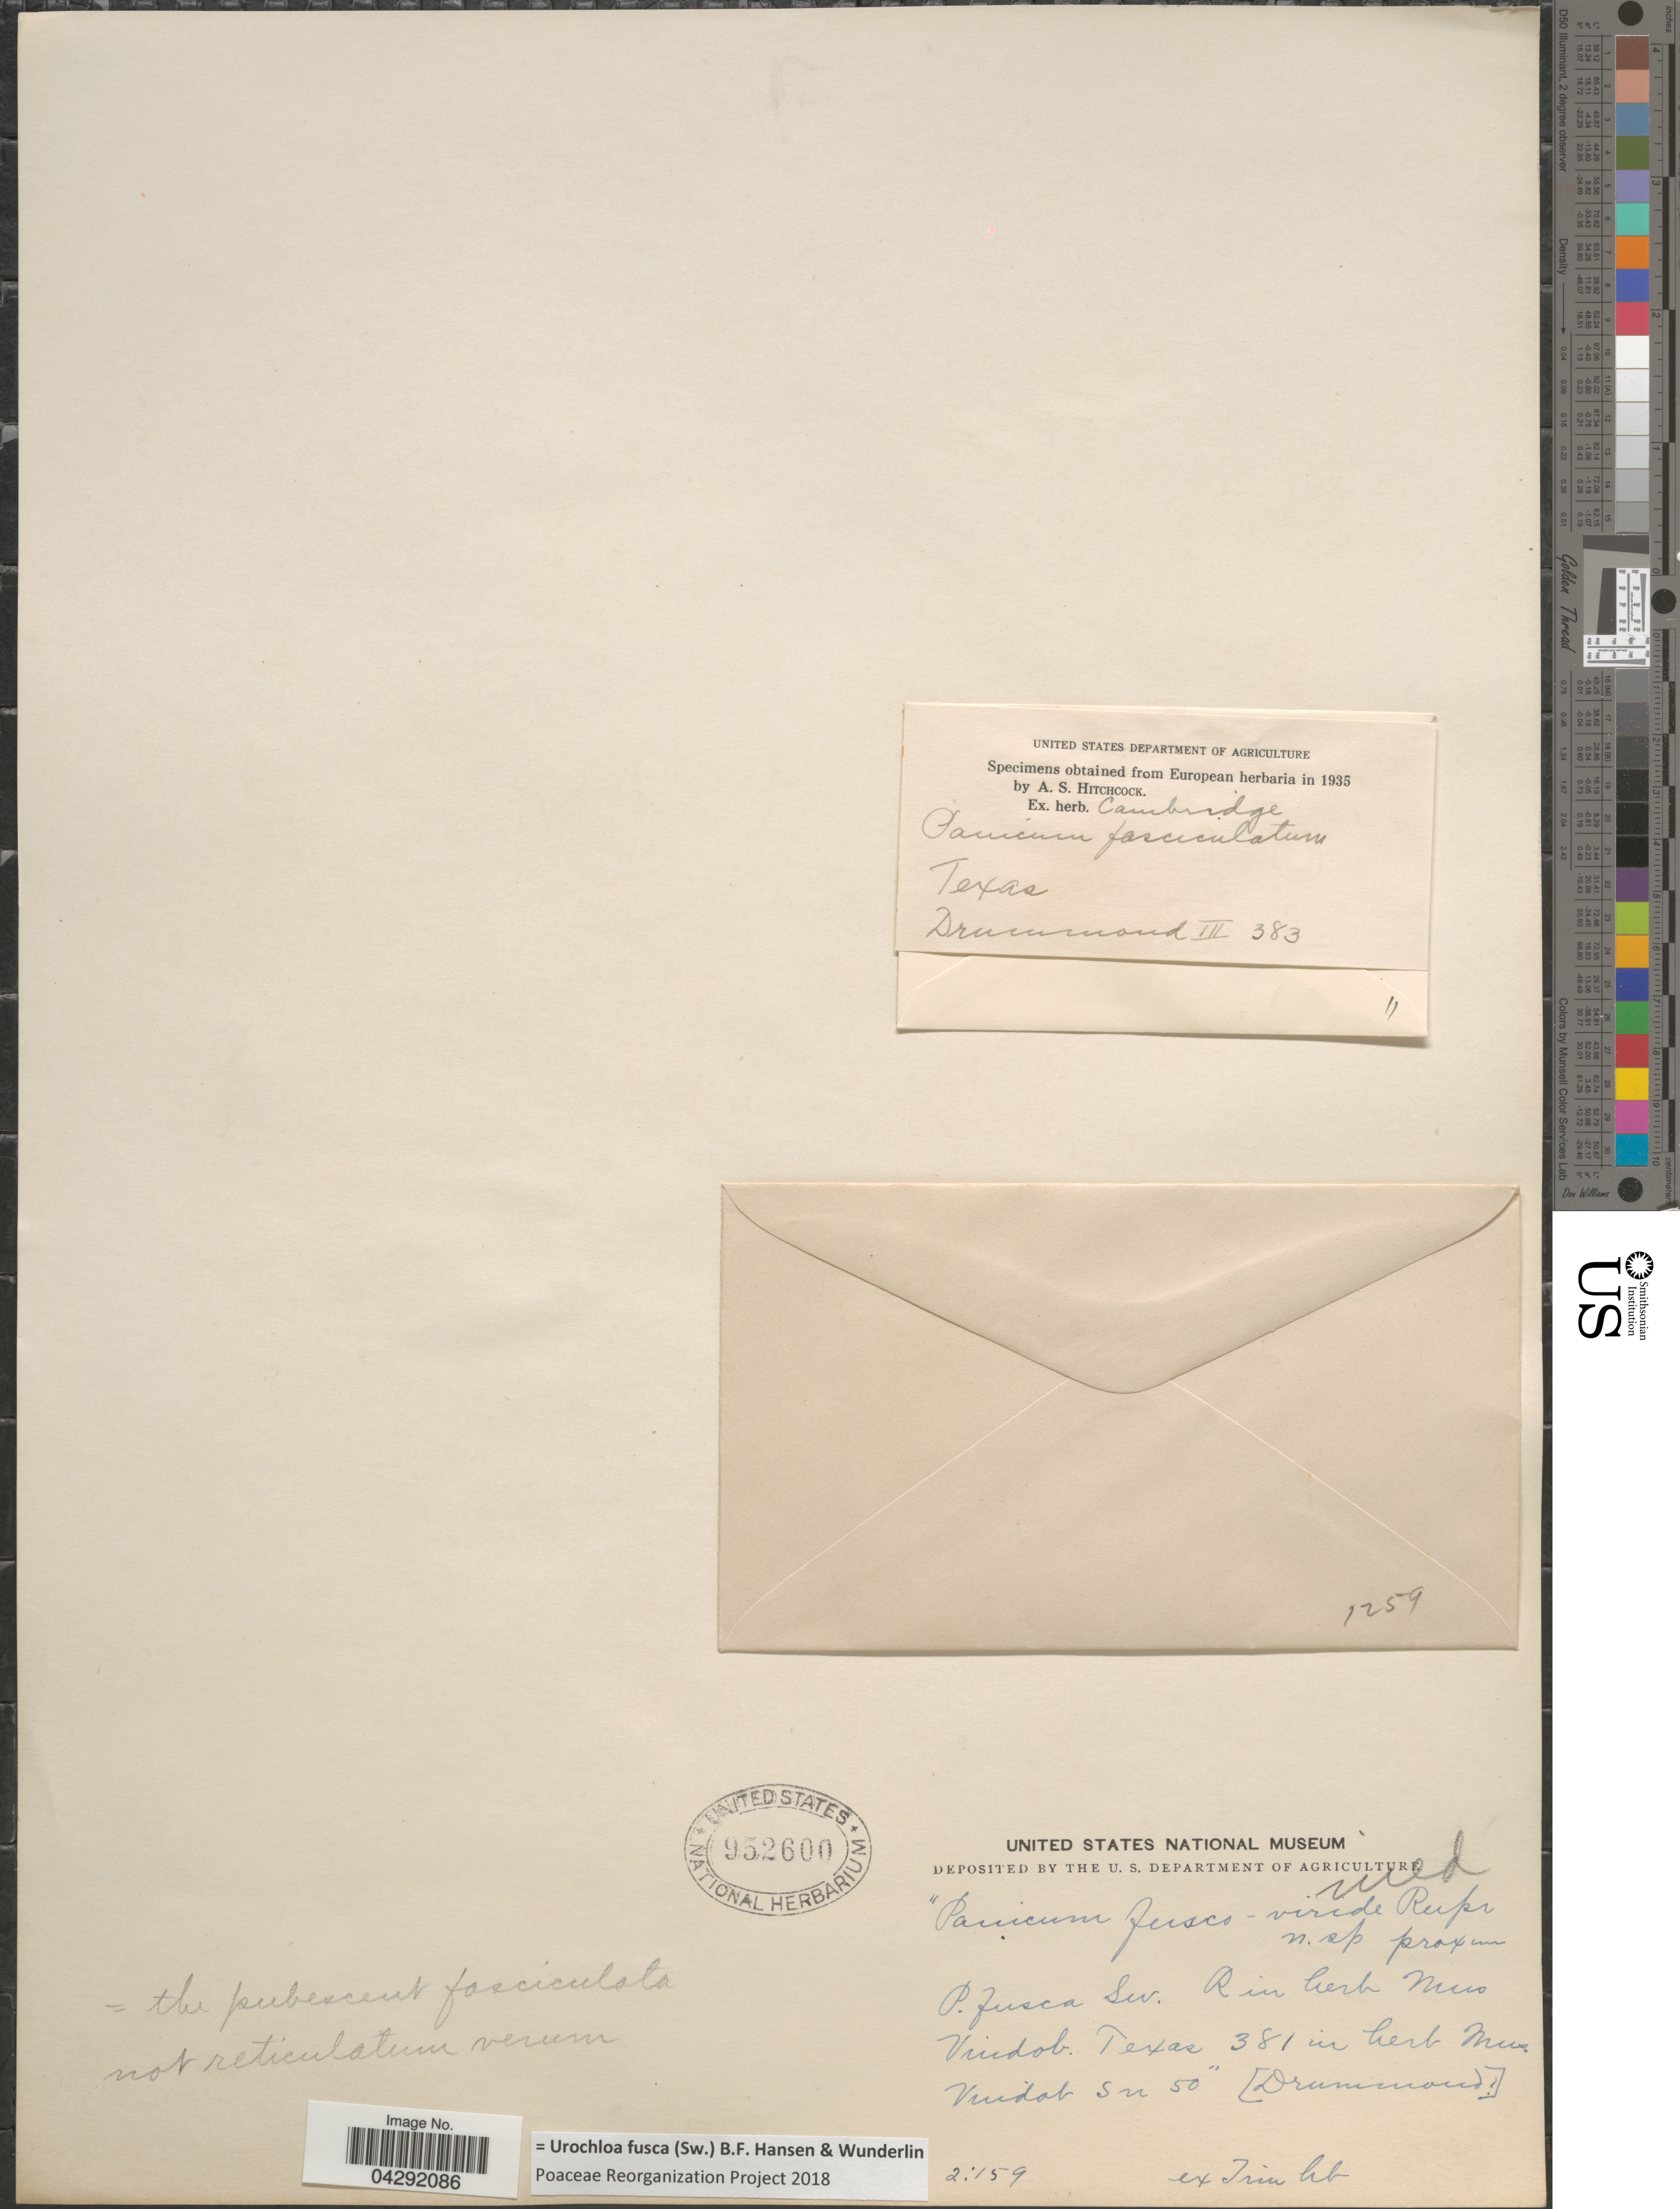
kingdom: Plantae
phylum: Tracheophyta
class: Liliopsida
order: Poales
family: Poaceae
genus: Urochloa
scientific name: Urochloa fusca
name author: (Sw.) B.F. Hansen & Wunderlin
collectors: -. Drummond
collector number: III383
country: United States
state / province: Texas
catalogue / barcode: US 952600